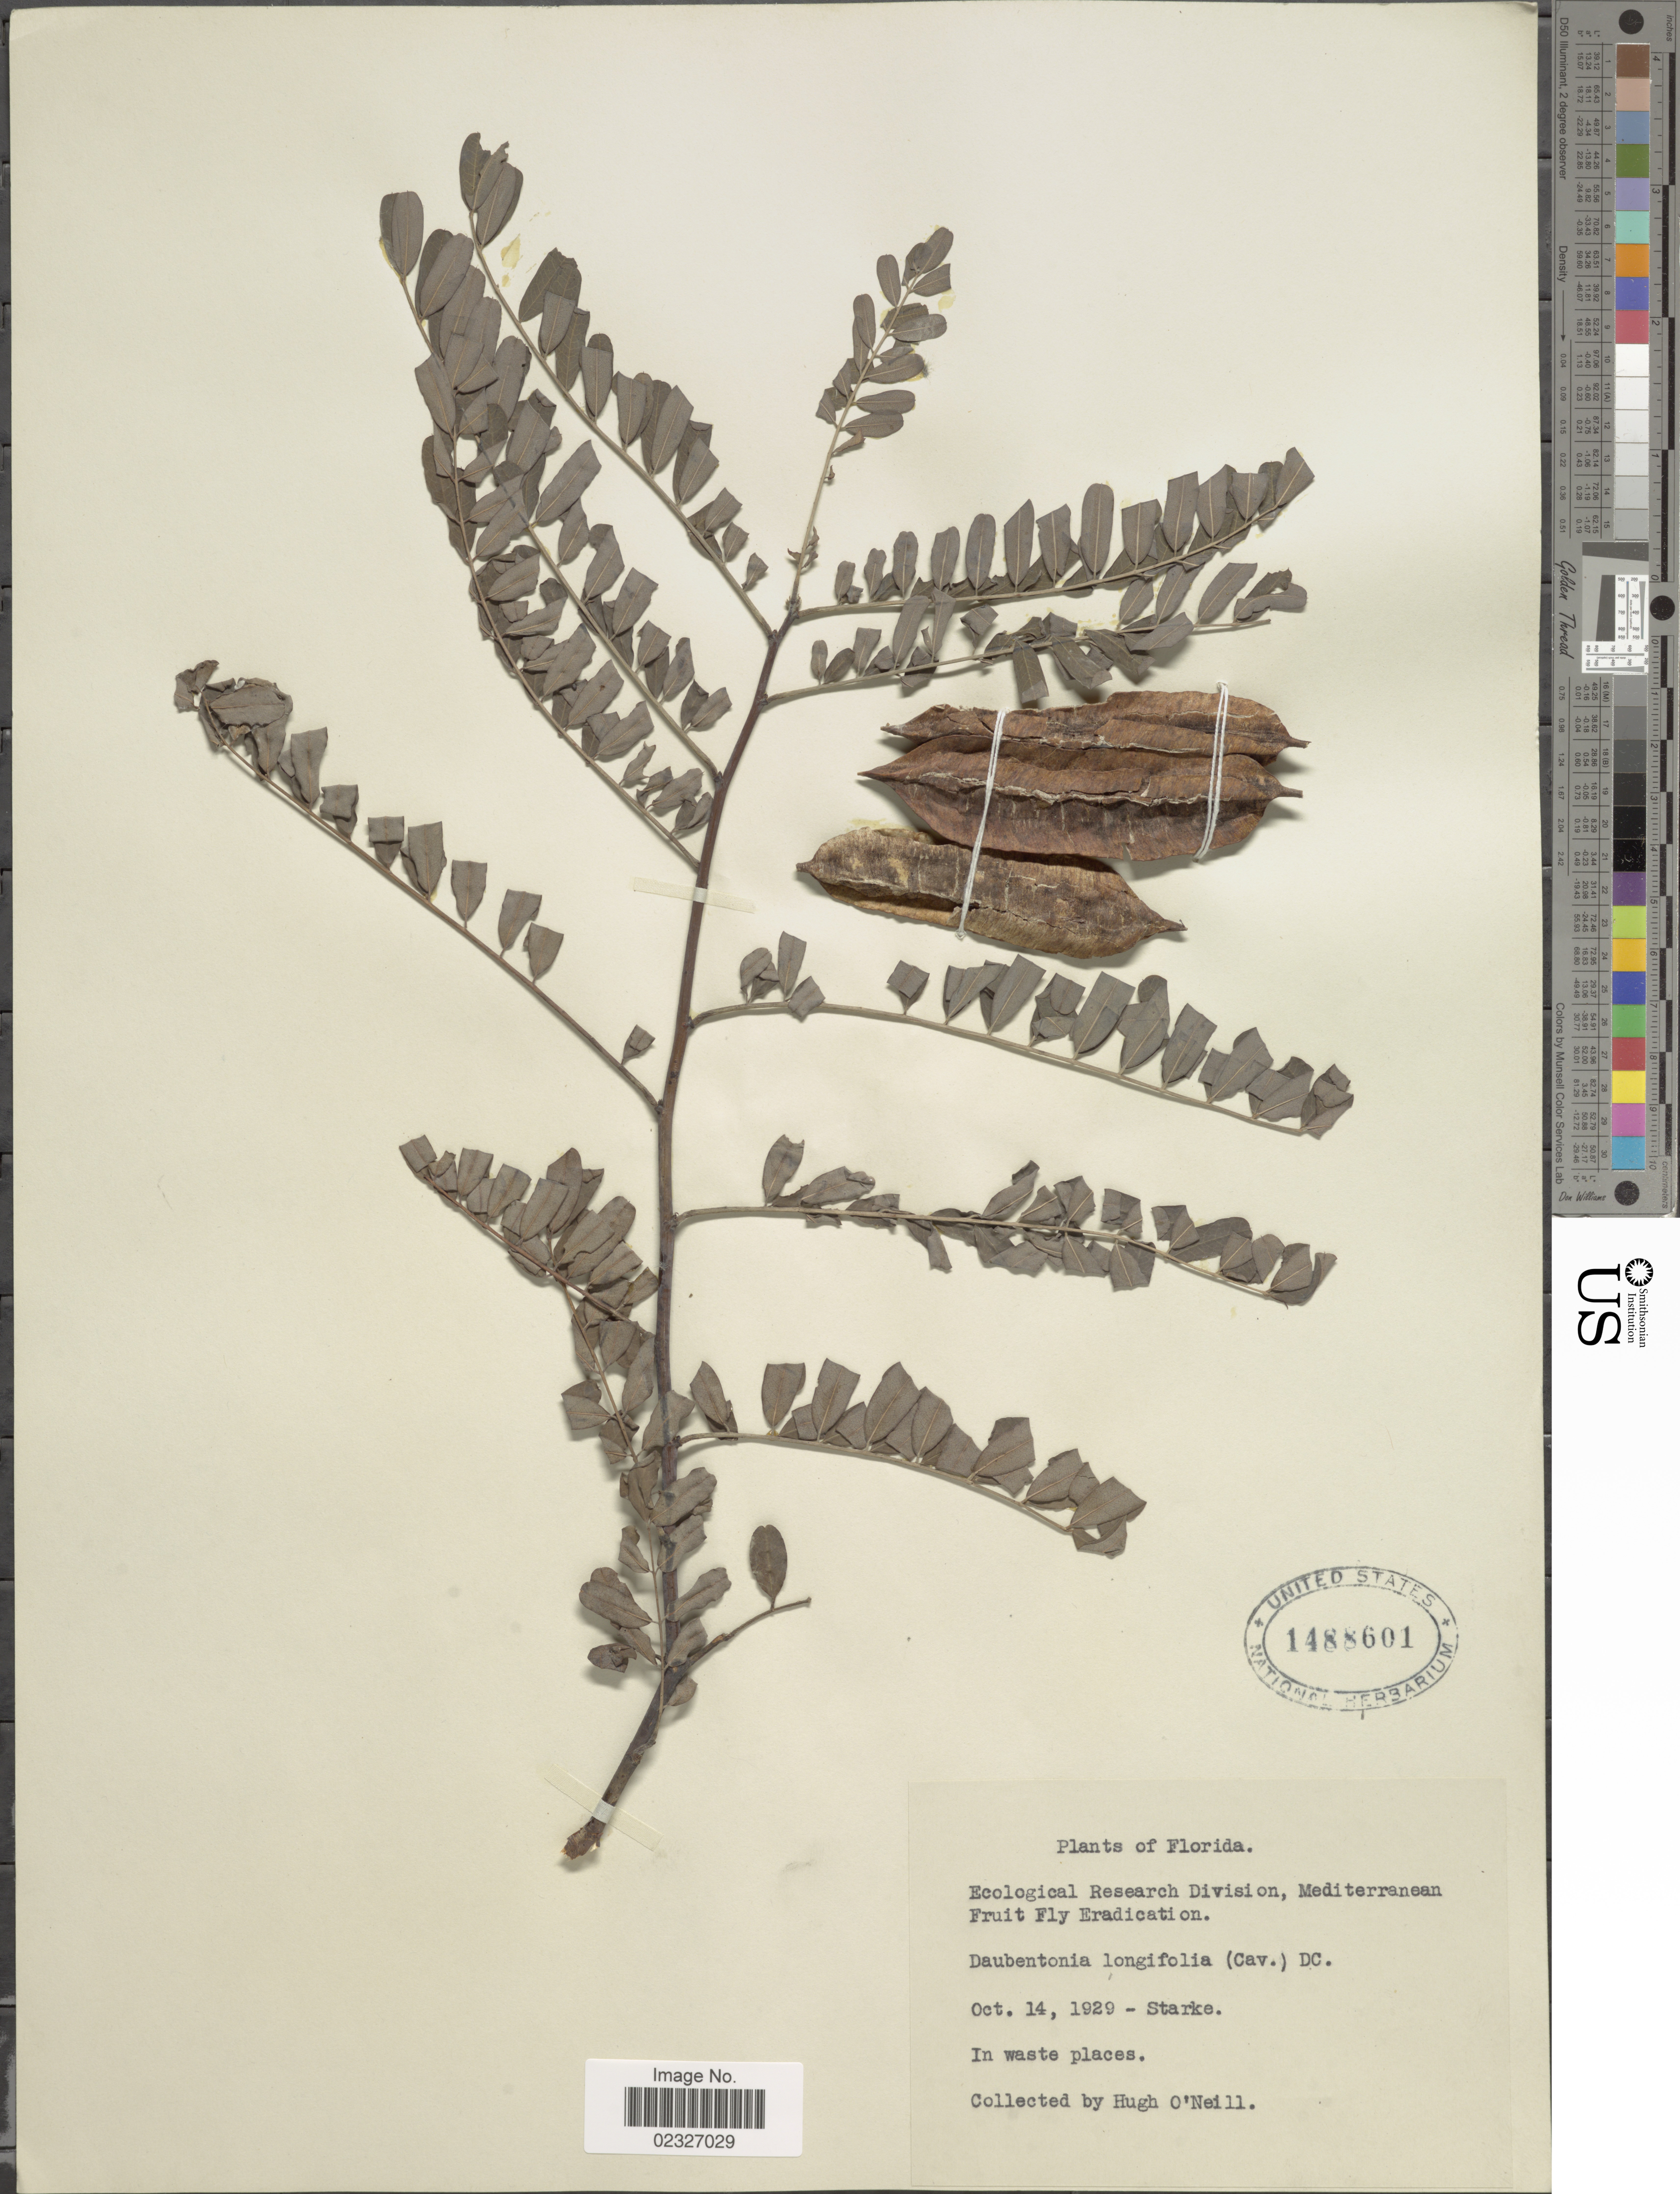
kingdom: Plantae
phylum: Tracheophyta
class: Magnoliopsida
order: Fabales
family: Fabaceae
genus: Sesbania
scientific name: Sesbania punicea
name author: (Cav.) Benth.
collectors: H. O'Neill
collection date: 1929-10-14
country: United States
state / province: Florida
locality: Starke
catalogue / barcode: US 1488601